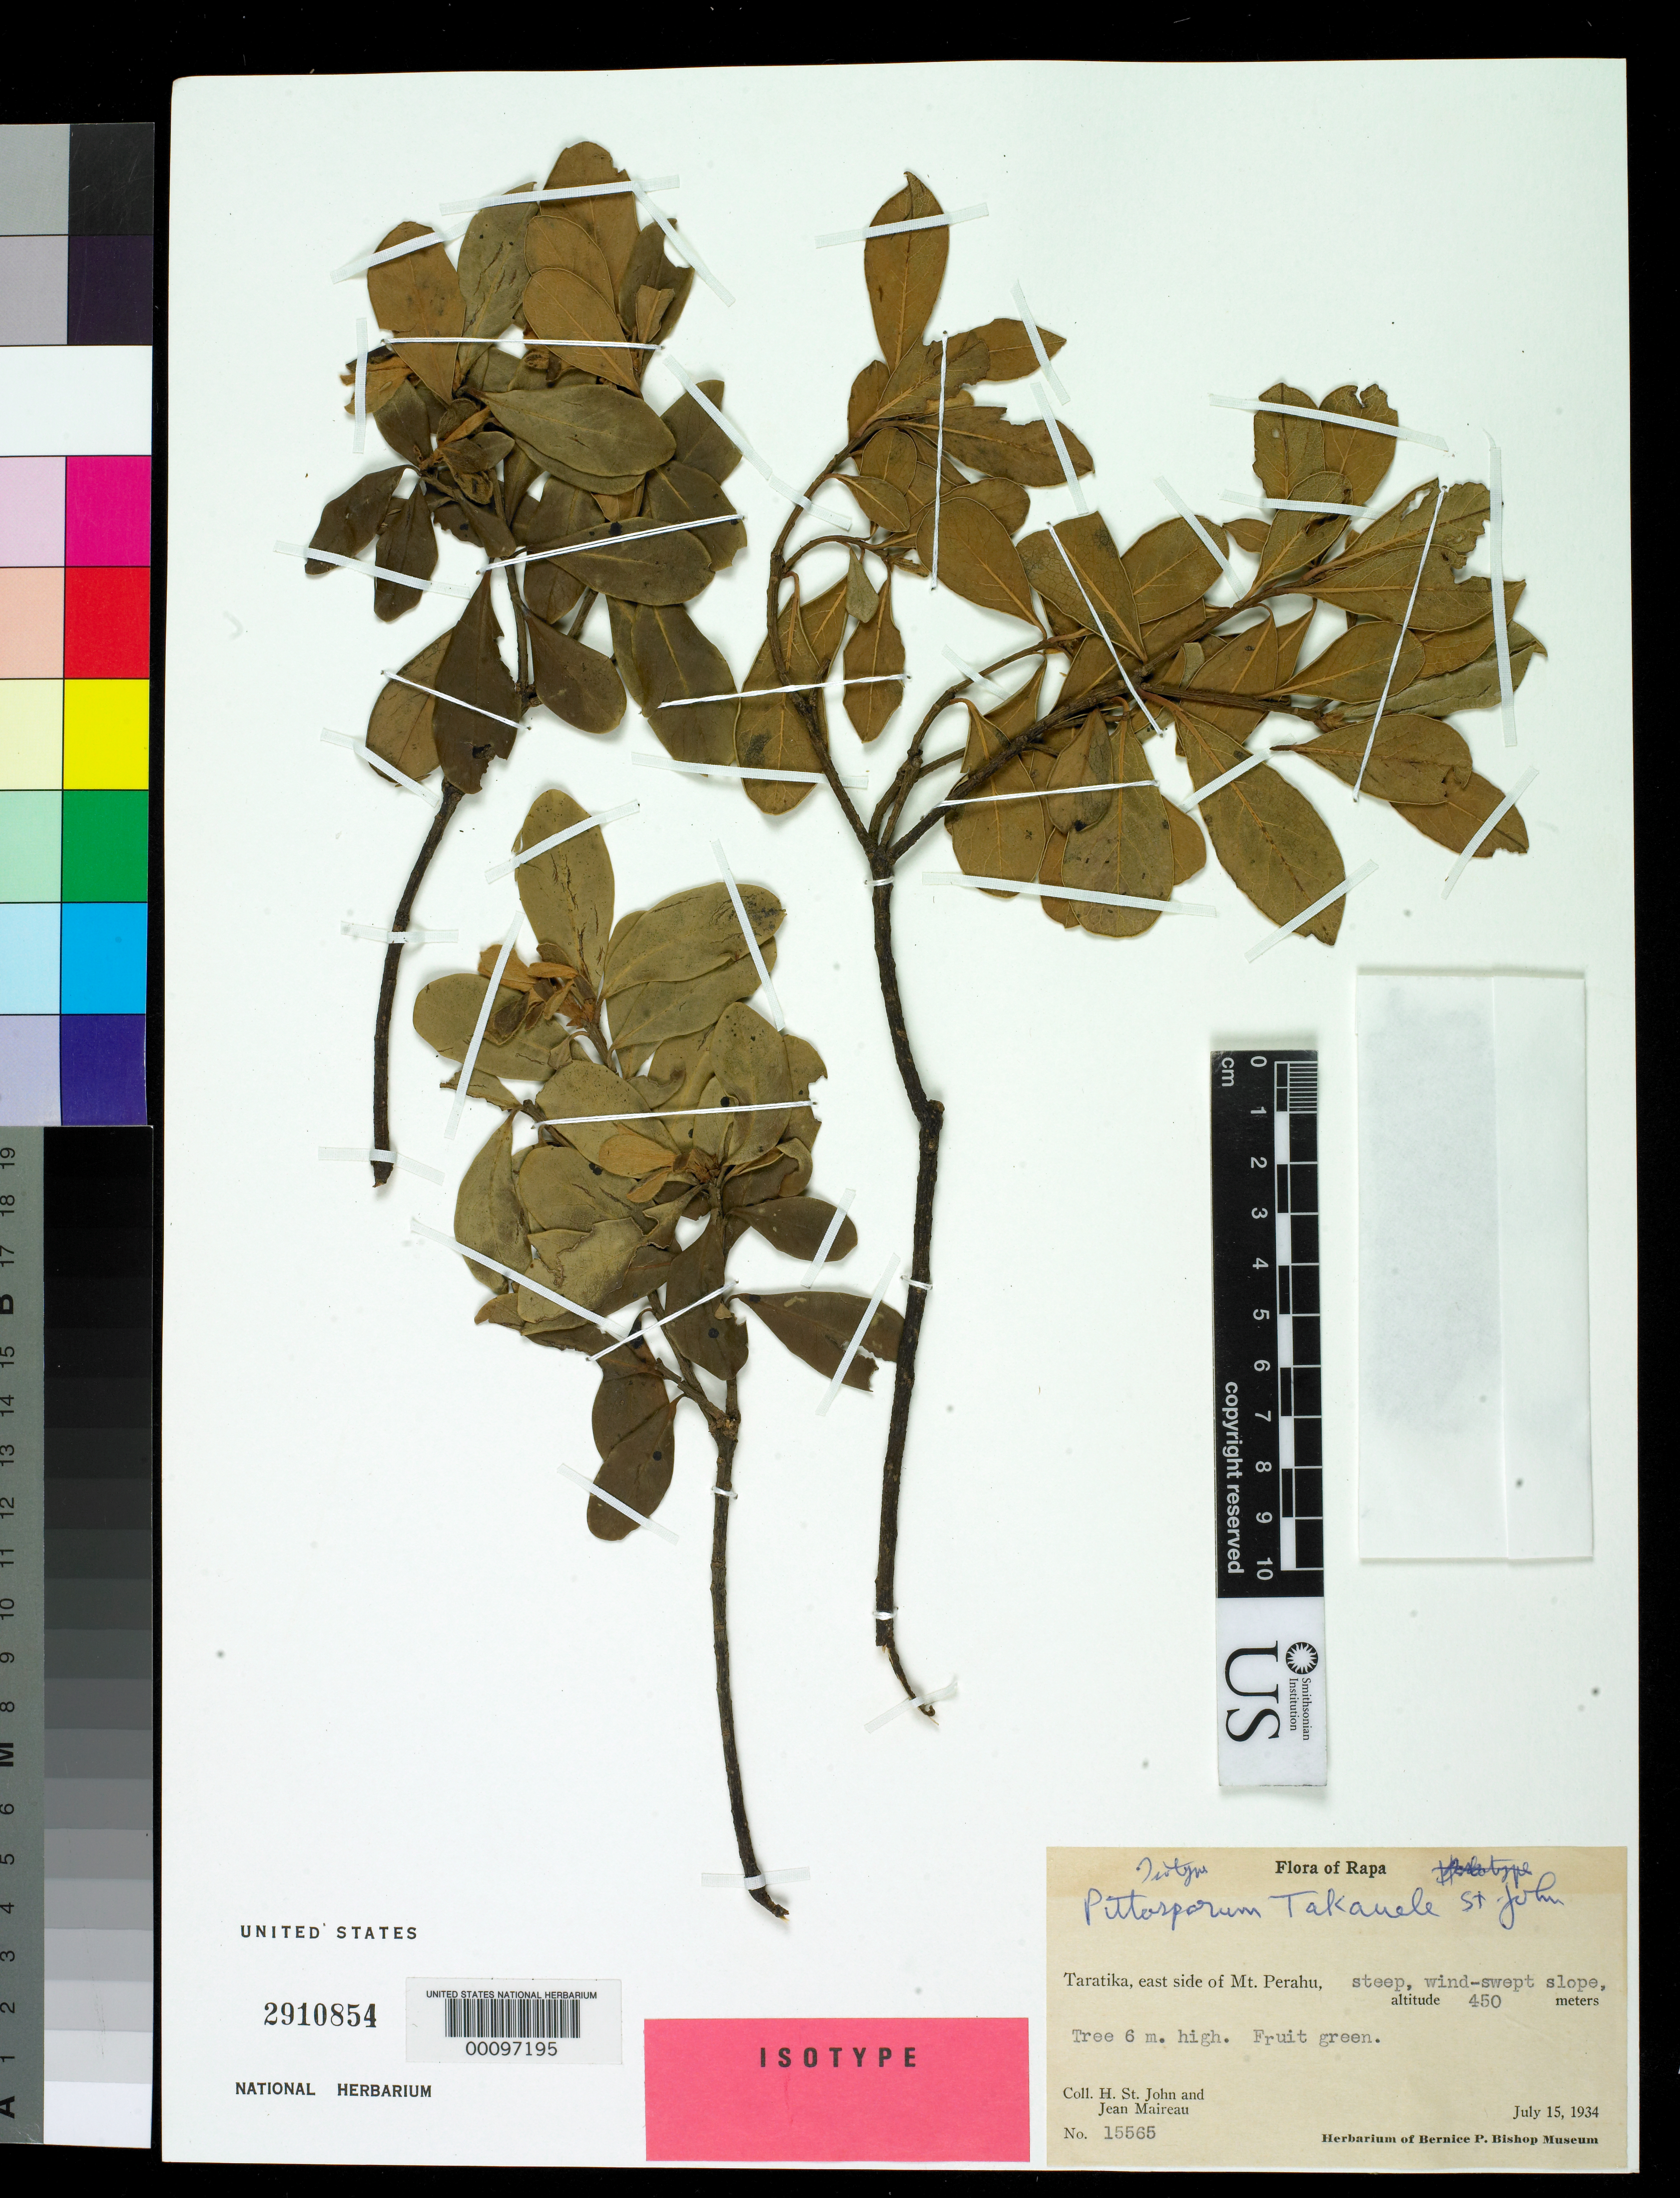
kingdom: Plantae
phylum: Tracheophyta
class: Magnoliopsida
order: Apiales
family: Pittosporaceae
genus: Pittosporum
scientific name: Pittosporum takauele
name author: H. St. John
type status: Isotype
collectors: H. St. John & J. Maireau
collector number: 15565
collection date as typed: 15 Jul 1934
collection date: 1934-07-15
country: French Polynesia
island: Rapa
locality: Taratika, east side of Mt. Perahu [Tubuai Is.]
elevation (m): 450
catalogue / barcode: US 2910854